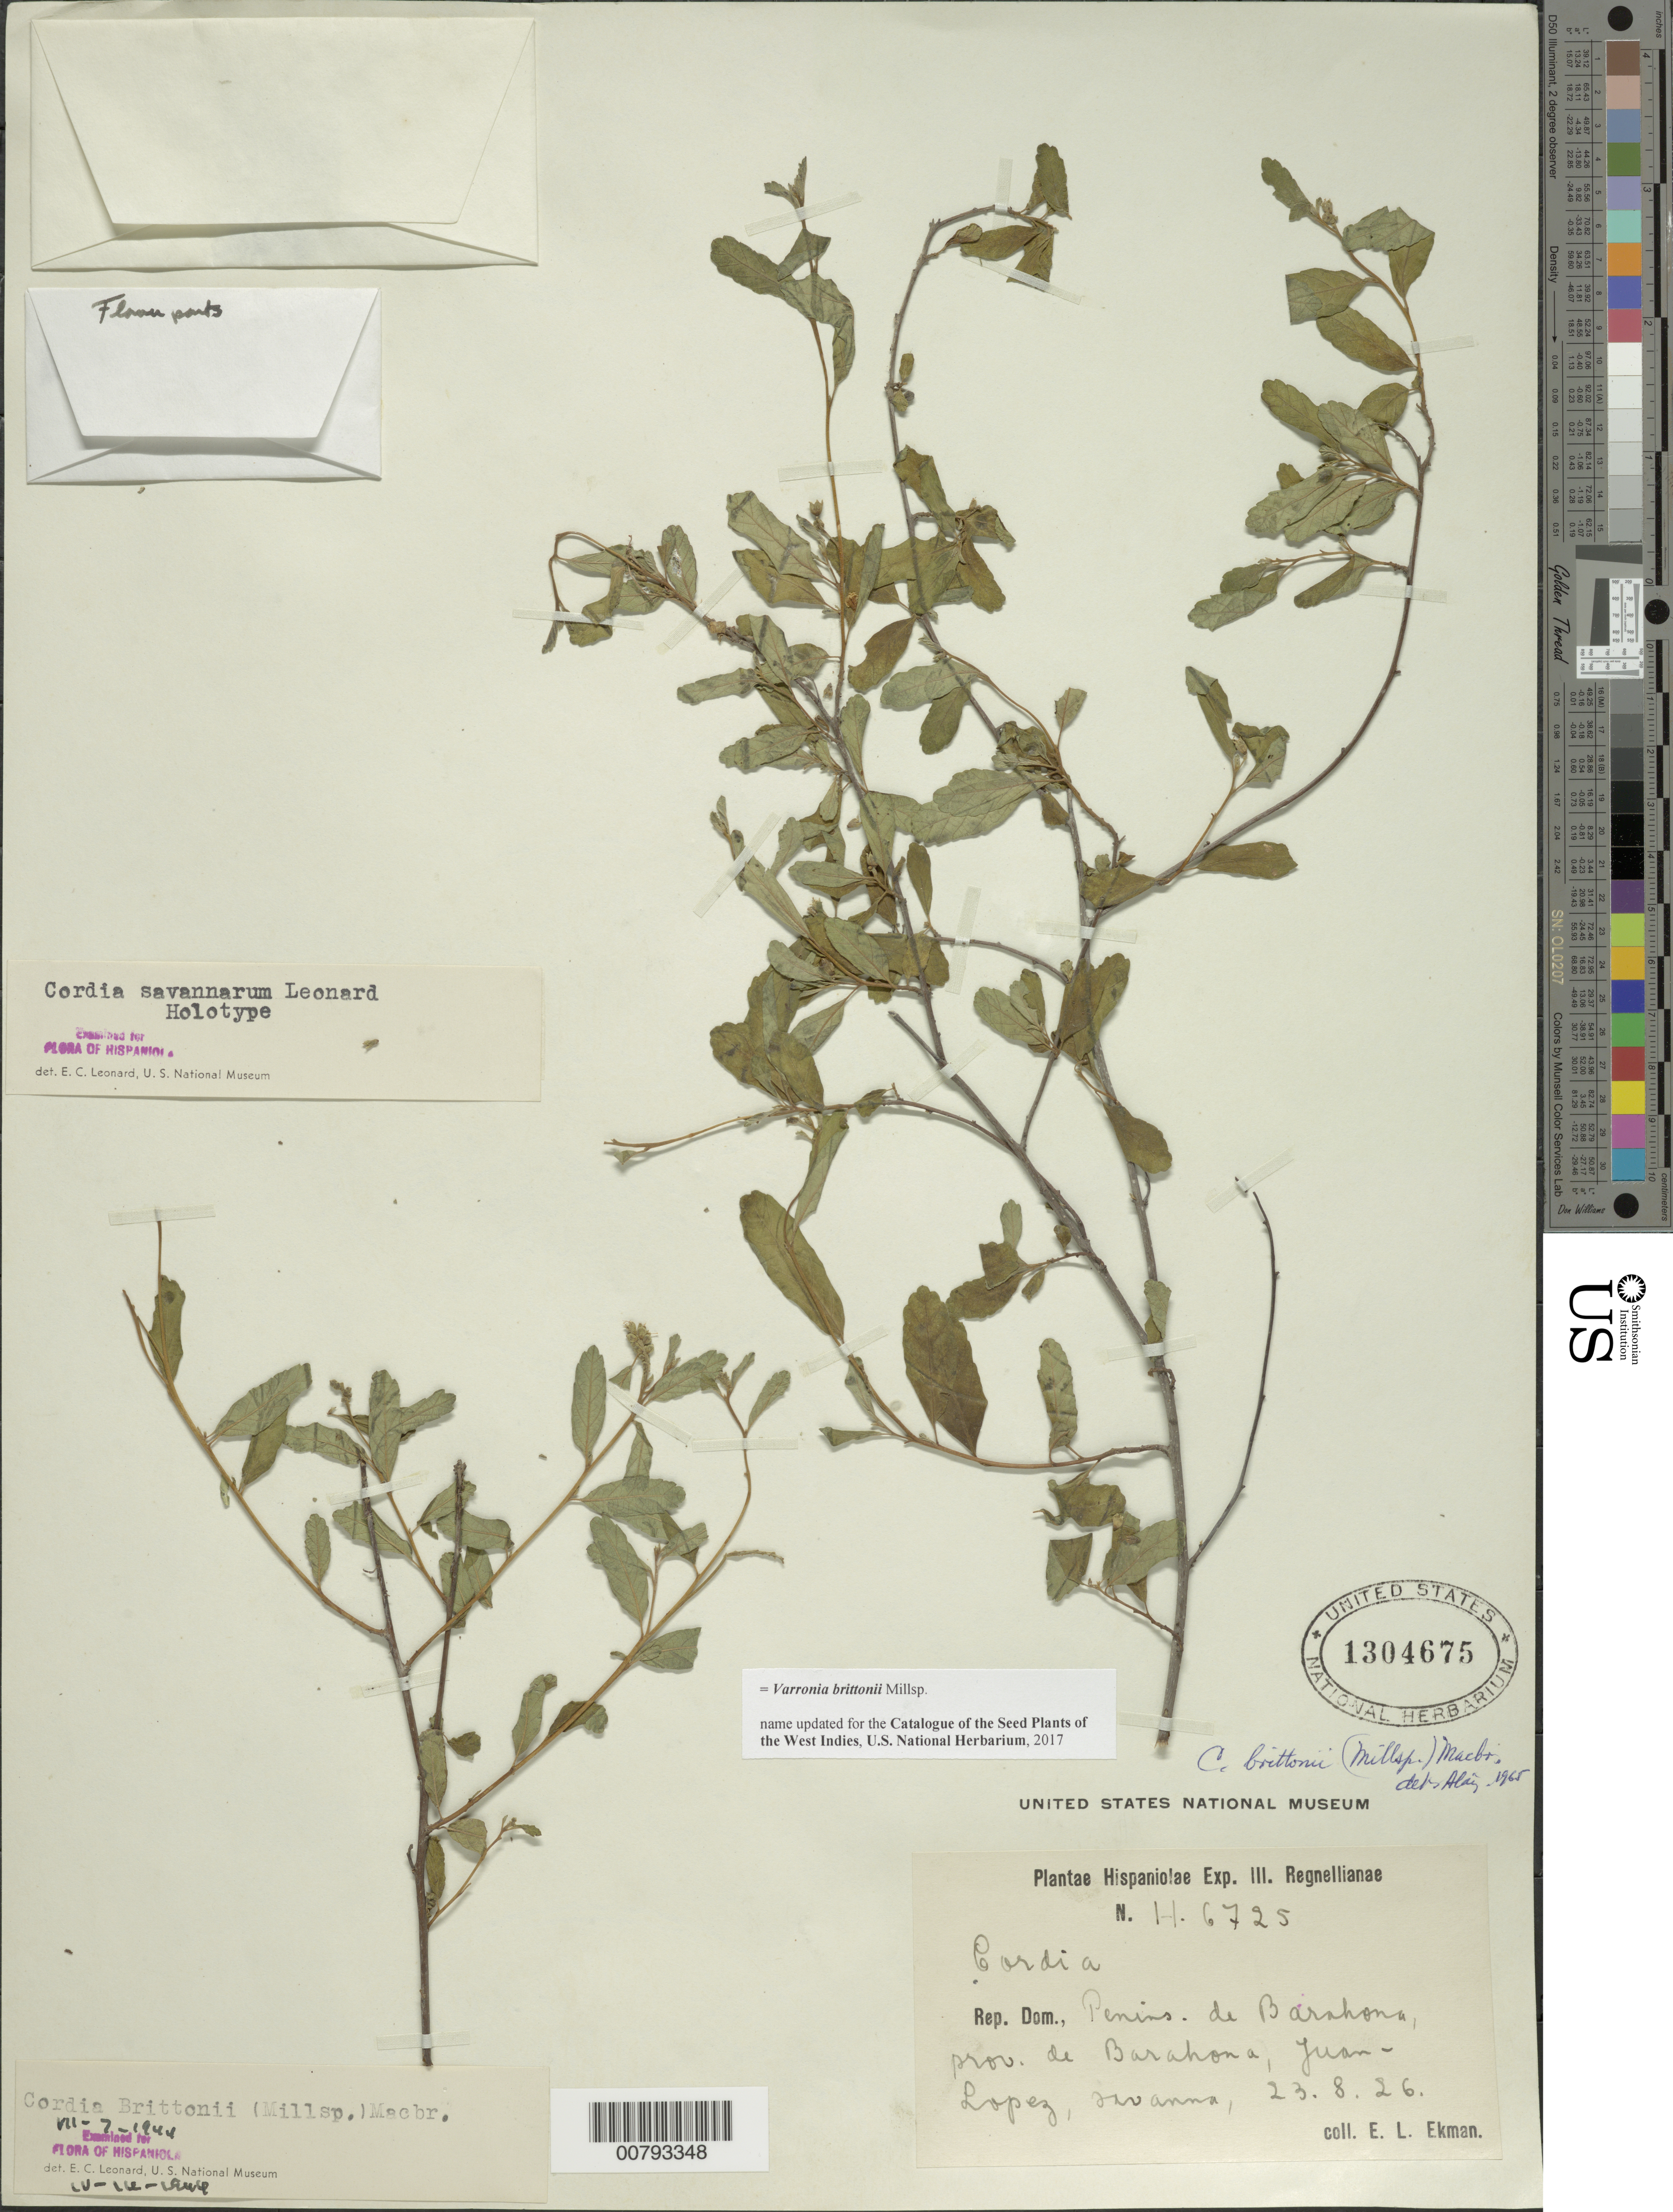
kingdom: Plantae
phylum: Tracheophyta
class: Magnoliopsida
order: Boraginales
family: Cordiaceae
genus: Varronia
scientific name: Varronia brittonii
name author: Millsp.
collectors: E. L. Ekman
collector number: H 6725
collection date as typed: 23 Aug 1926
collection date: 1926-08-23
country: Dominican Republic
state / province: Barahona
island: Hispaniola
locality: Peninsula of Barahona, Juan Lopez.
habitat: Savanna.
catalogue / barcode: US 1304675